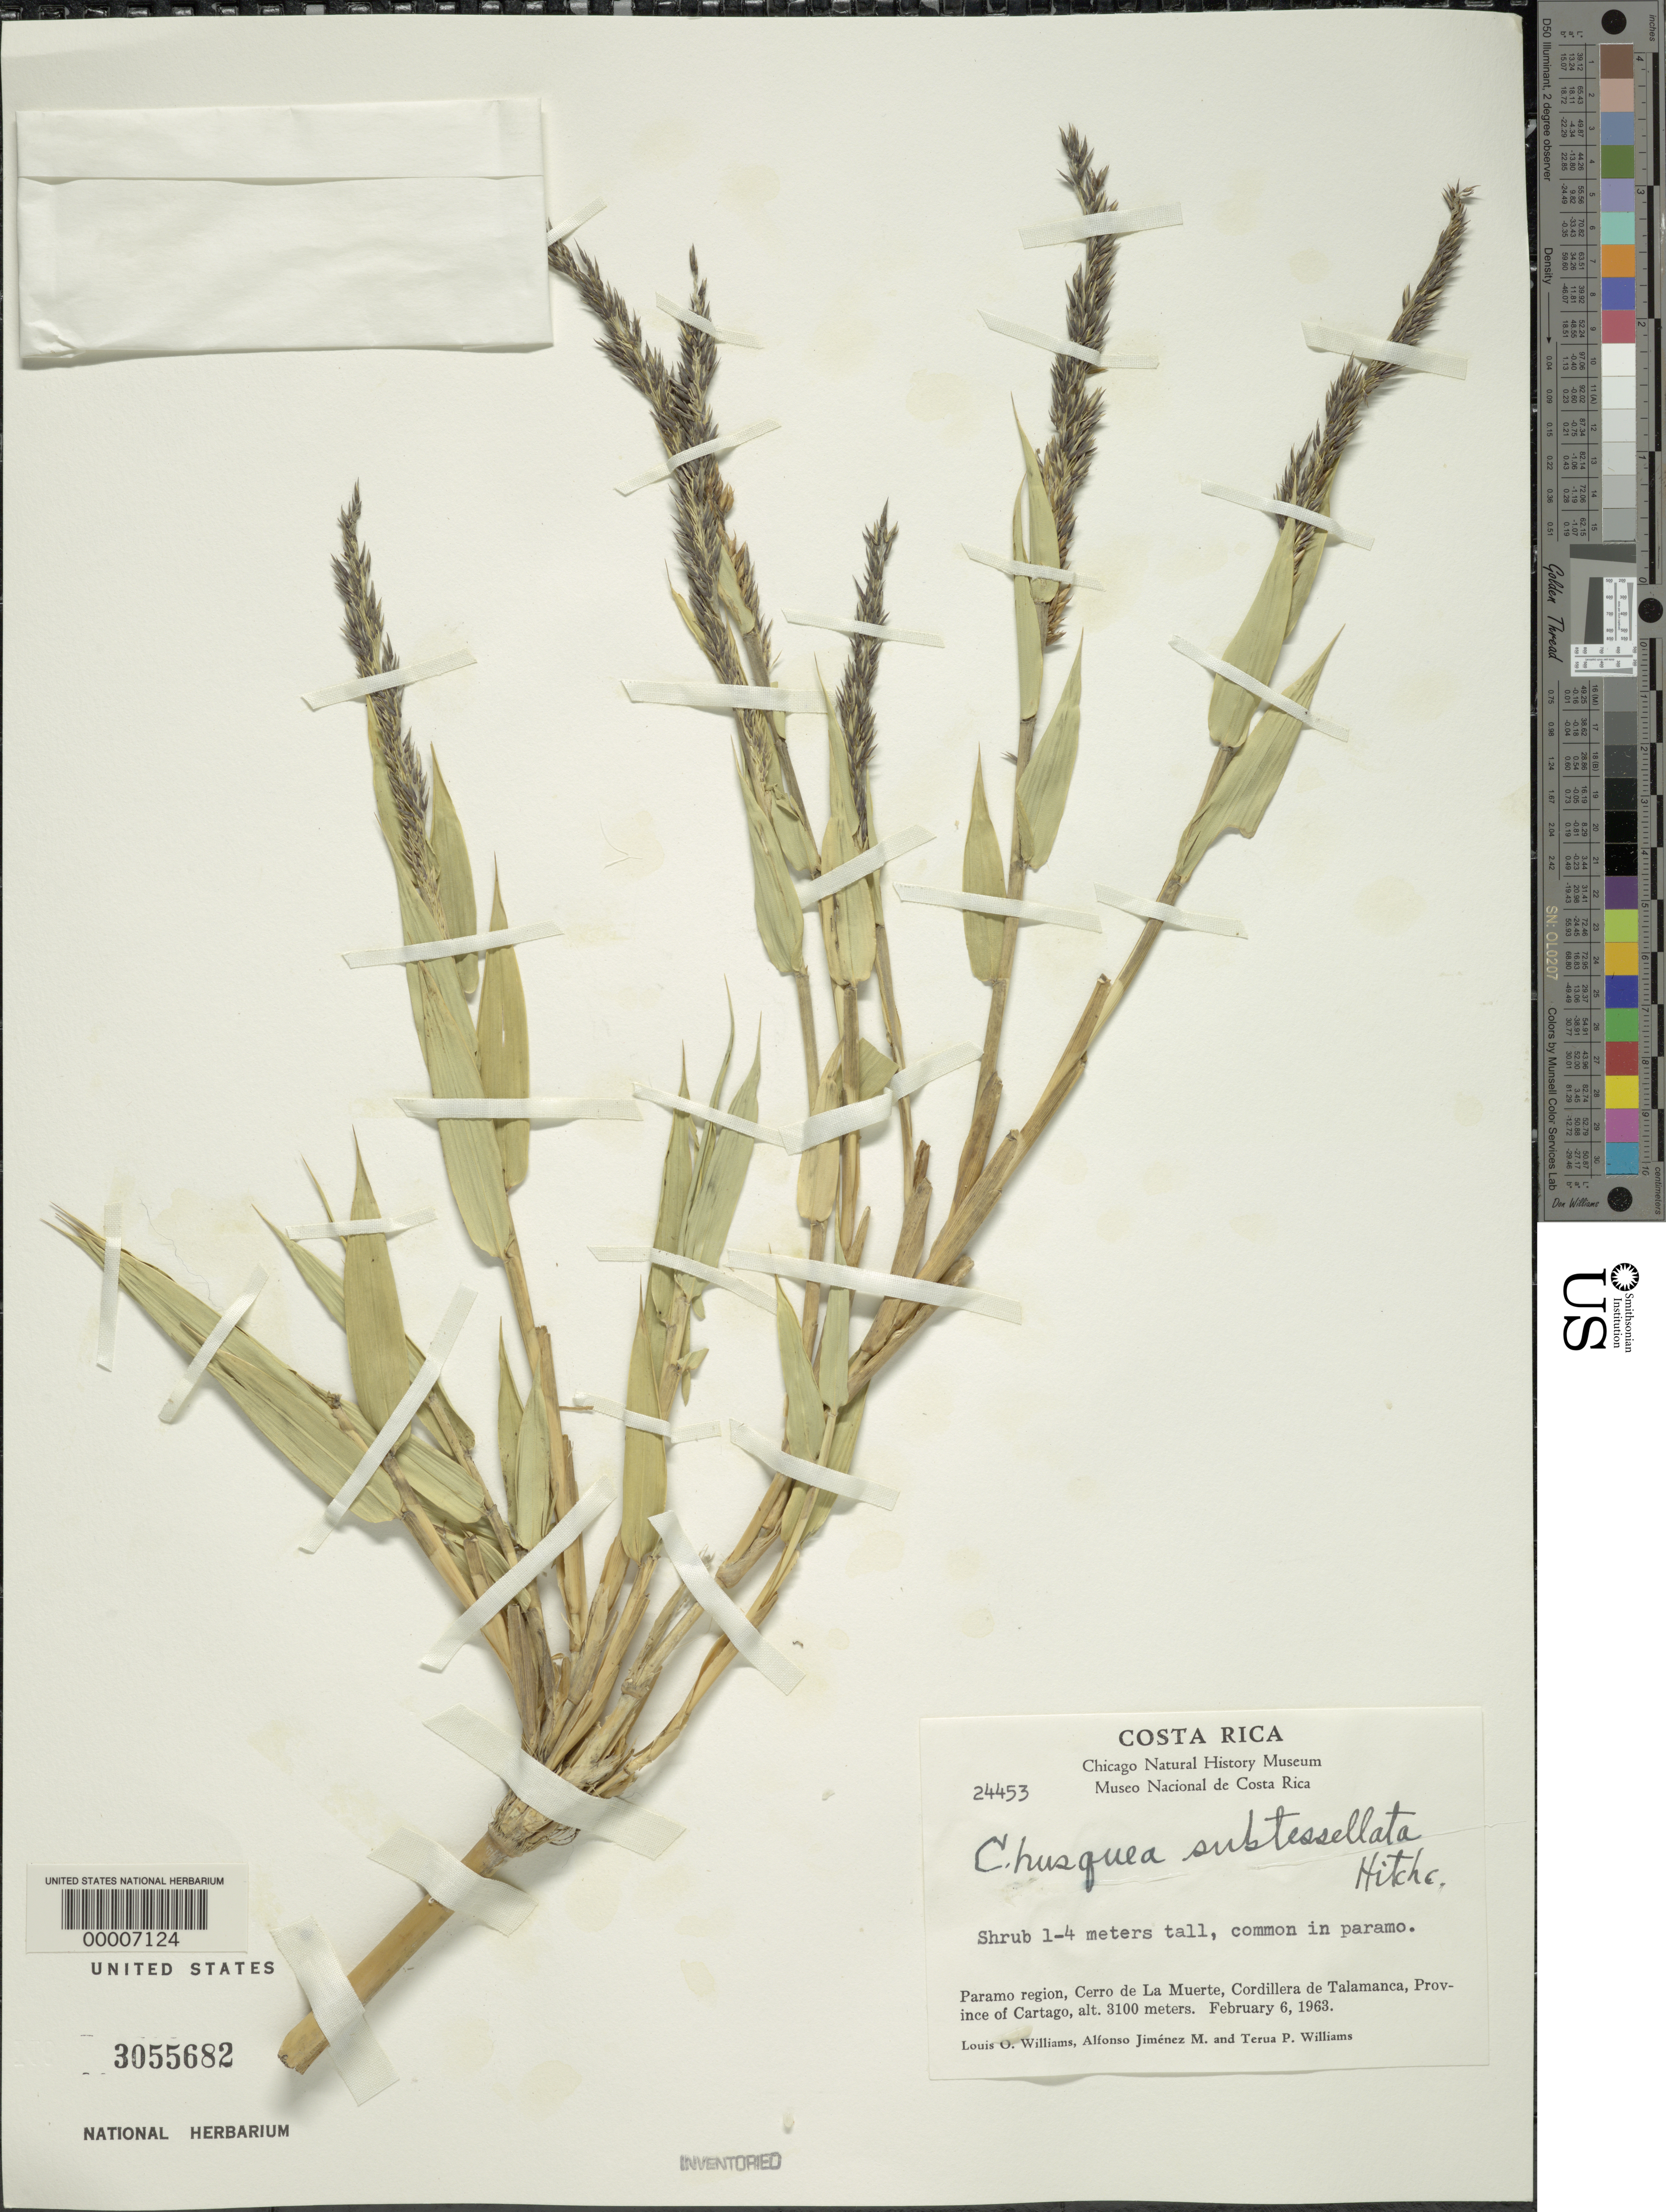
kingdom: Plantae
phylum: Tracheophyta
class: Liliopsida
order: Poales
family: Poaceae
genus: Chusquea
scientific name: Chusquea subtessellata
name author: Hitchc.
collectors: L. O. Williams, A. Jiménez M. & T. P. Williams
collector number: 24453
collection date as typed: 06 Feb 1963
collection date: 1963-02-06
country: Costa Rica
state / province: Cartago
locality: Cordillera de Talamanca, Cerro de La Muerte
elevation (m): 3100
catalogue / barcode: US 3055682